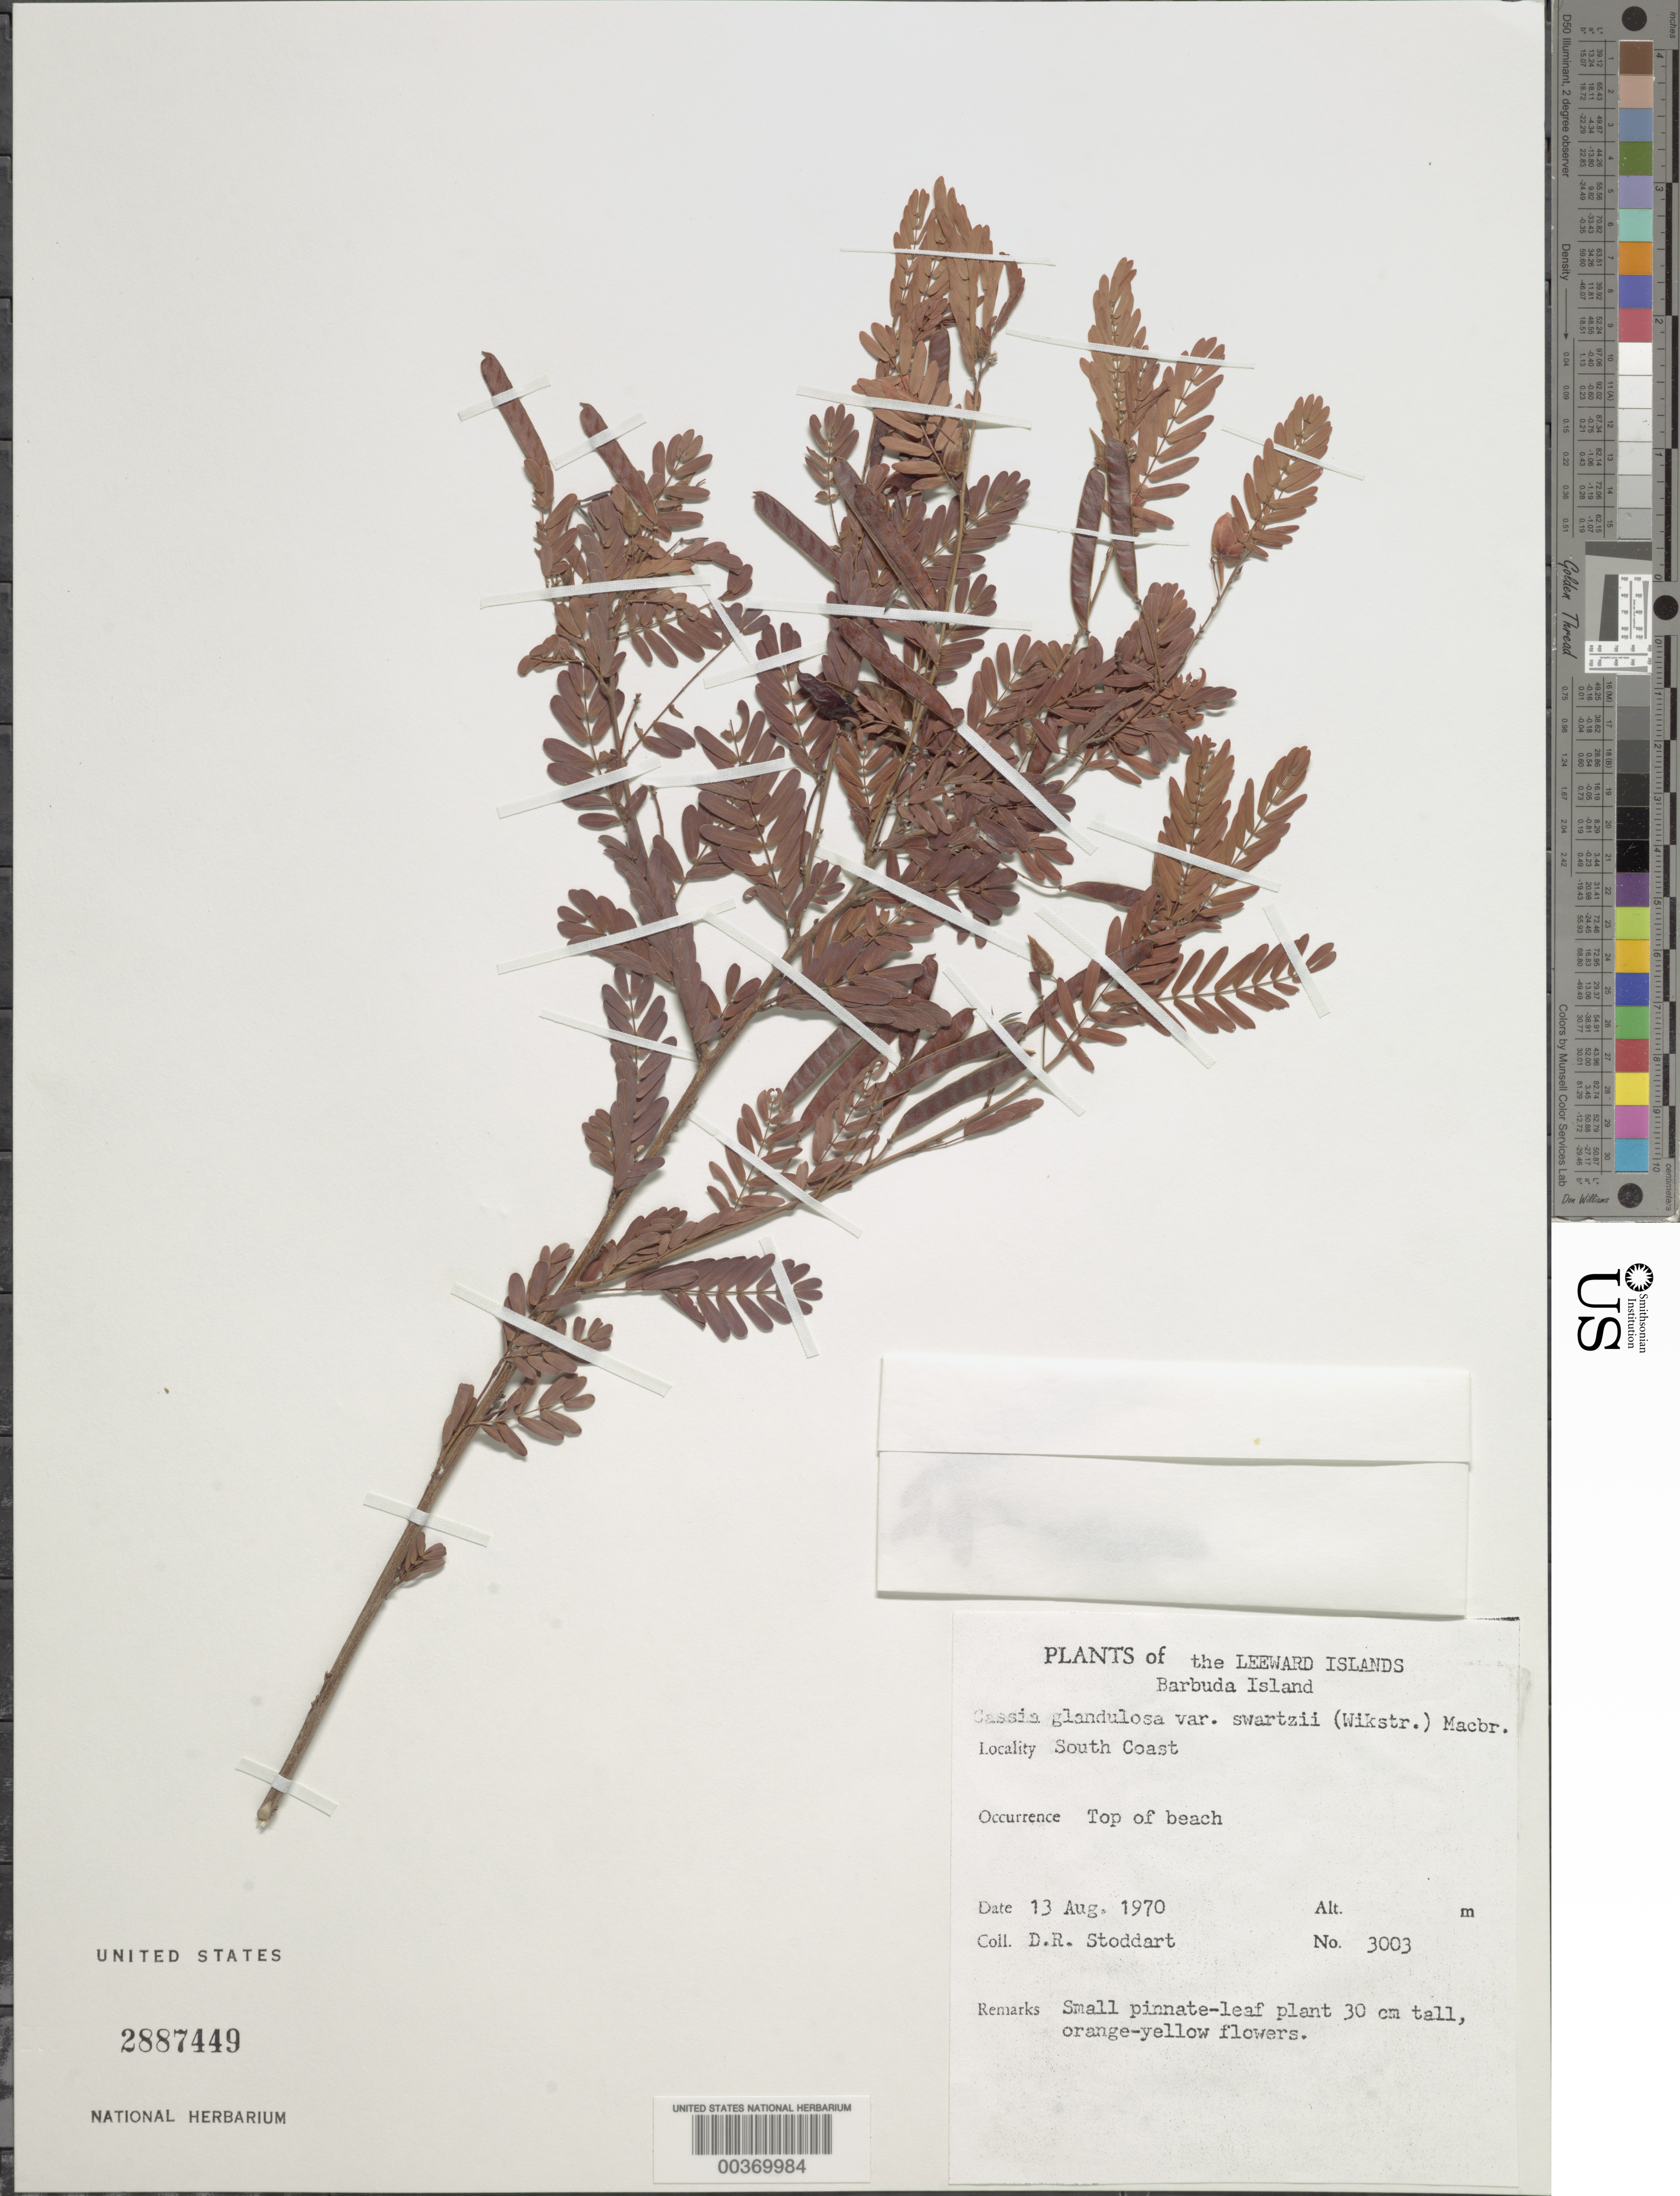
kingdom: Plantae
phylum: Tracheophyta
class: Magnoliopsida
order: Fabales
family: Fabaceae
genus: Chamaecrista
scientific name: Chamaecrista glandulosa var. swartzii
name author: (Wikstr.) H.S. Irwin & Barneby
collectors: D. R. Stoddart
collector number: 3003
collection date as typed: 13 Aug 1970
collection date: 1970-08-13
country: Antigua and Barbuda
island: Barbuda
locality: South coast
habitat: Top of beach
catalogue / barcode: US 2887449